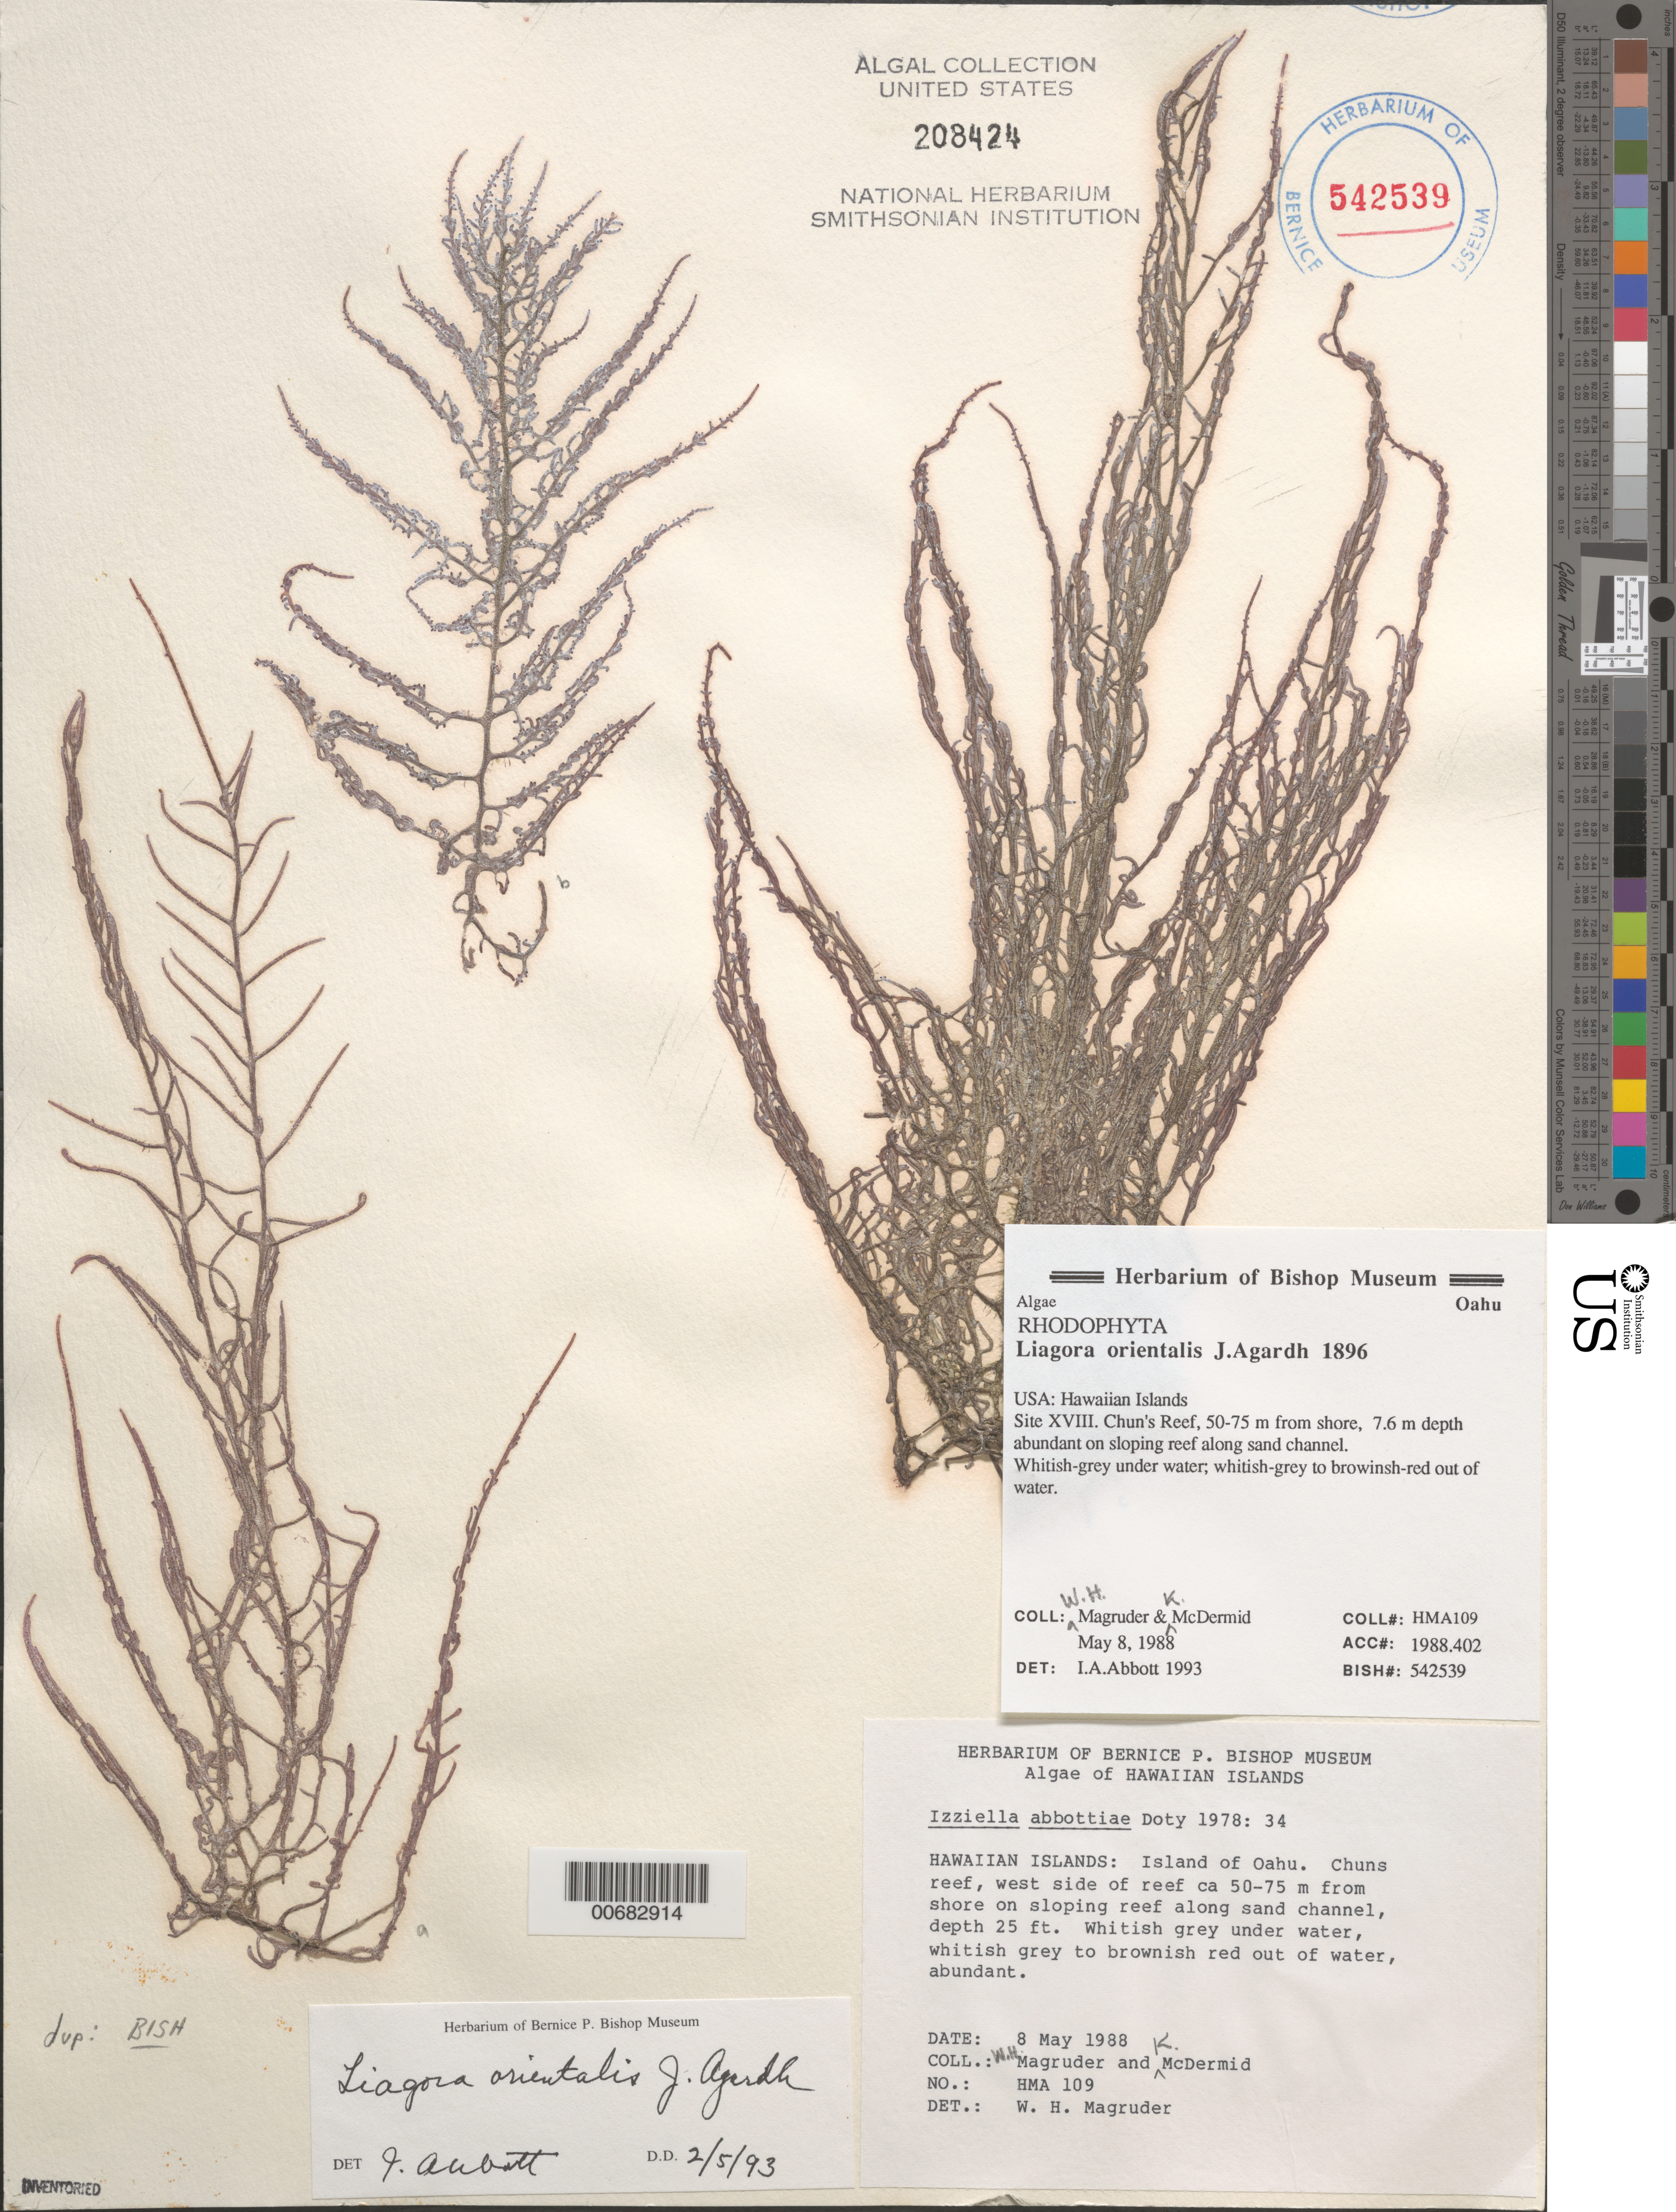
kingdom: Plantae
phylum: Rhodophyta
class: Florideophyceae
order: Nemaliales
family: Liagoraceae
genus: Izziella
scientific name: Izziella orientalis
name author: (J. Agardh) Huisman & Schils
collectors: W. Magruder & K. McDermid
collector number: HMA 109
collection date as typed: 08 May 1988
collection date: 1988-05-08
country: United States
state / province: Hawaii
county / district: Honolulu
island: Oahu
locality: Chuns Reef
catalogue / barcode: US 208424